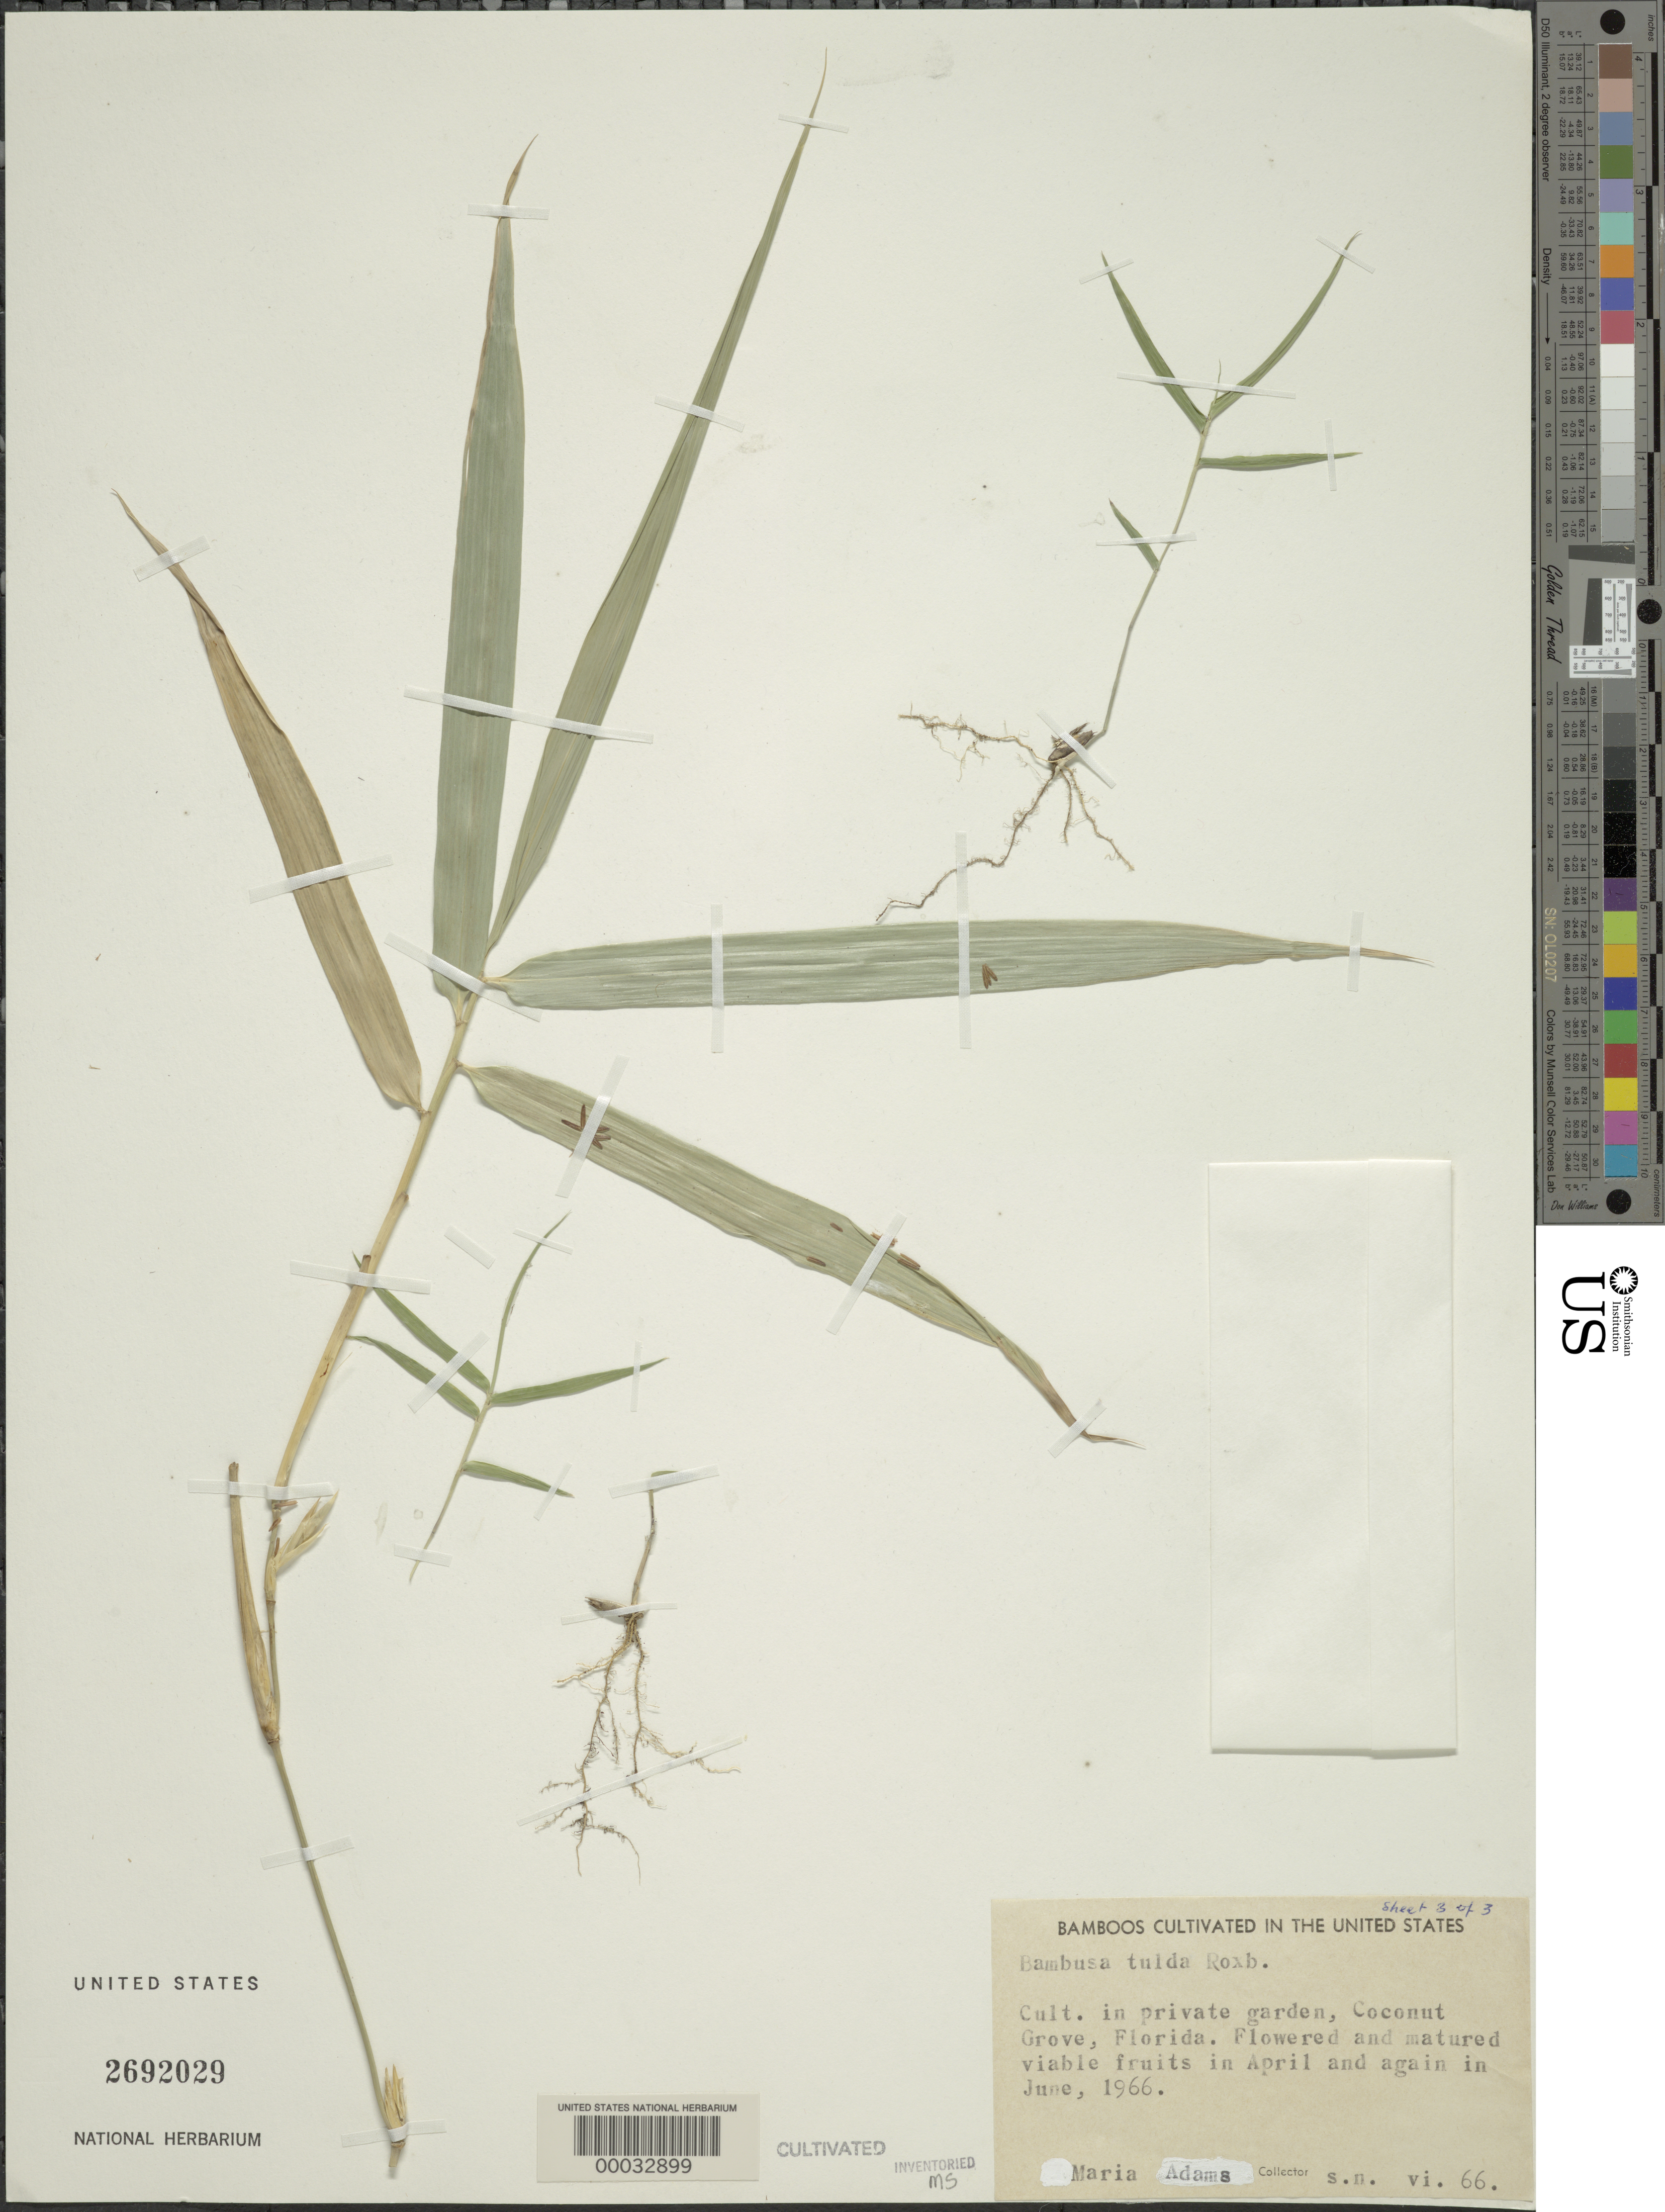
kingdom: Plantae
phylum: Tracheophyta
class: Liliopsida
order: Poales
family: Poaceae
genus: Bambusa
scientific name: Bambusa tulda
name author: Roxb.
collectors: M. Adams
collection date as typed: Jun 1966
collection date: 1966-06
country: United States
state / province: Florida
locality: Coconut grove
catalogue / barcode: US 2692029